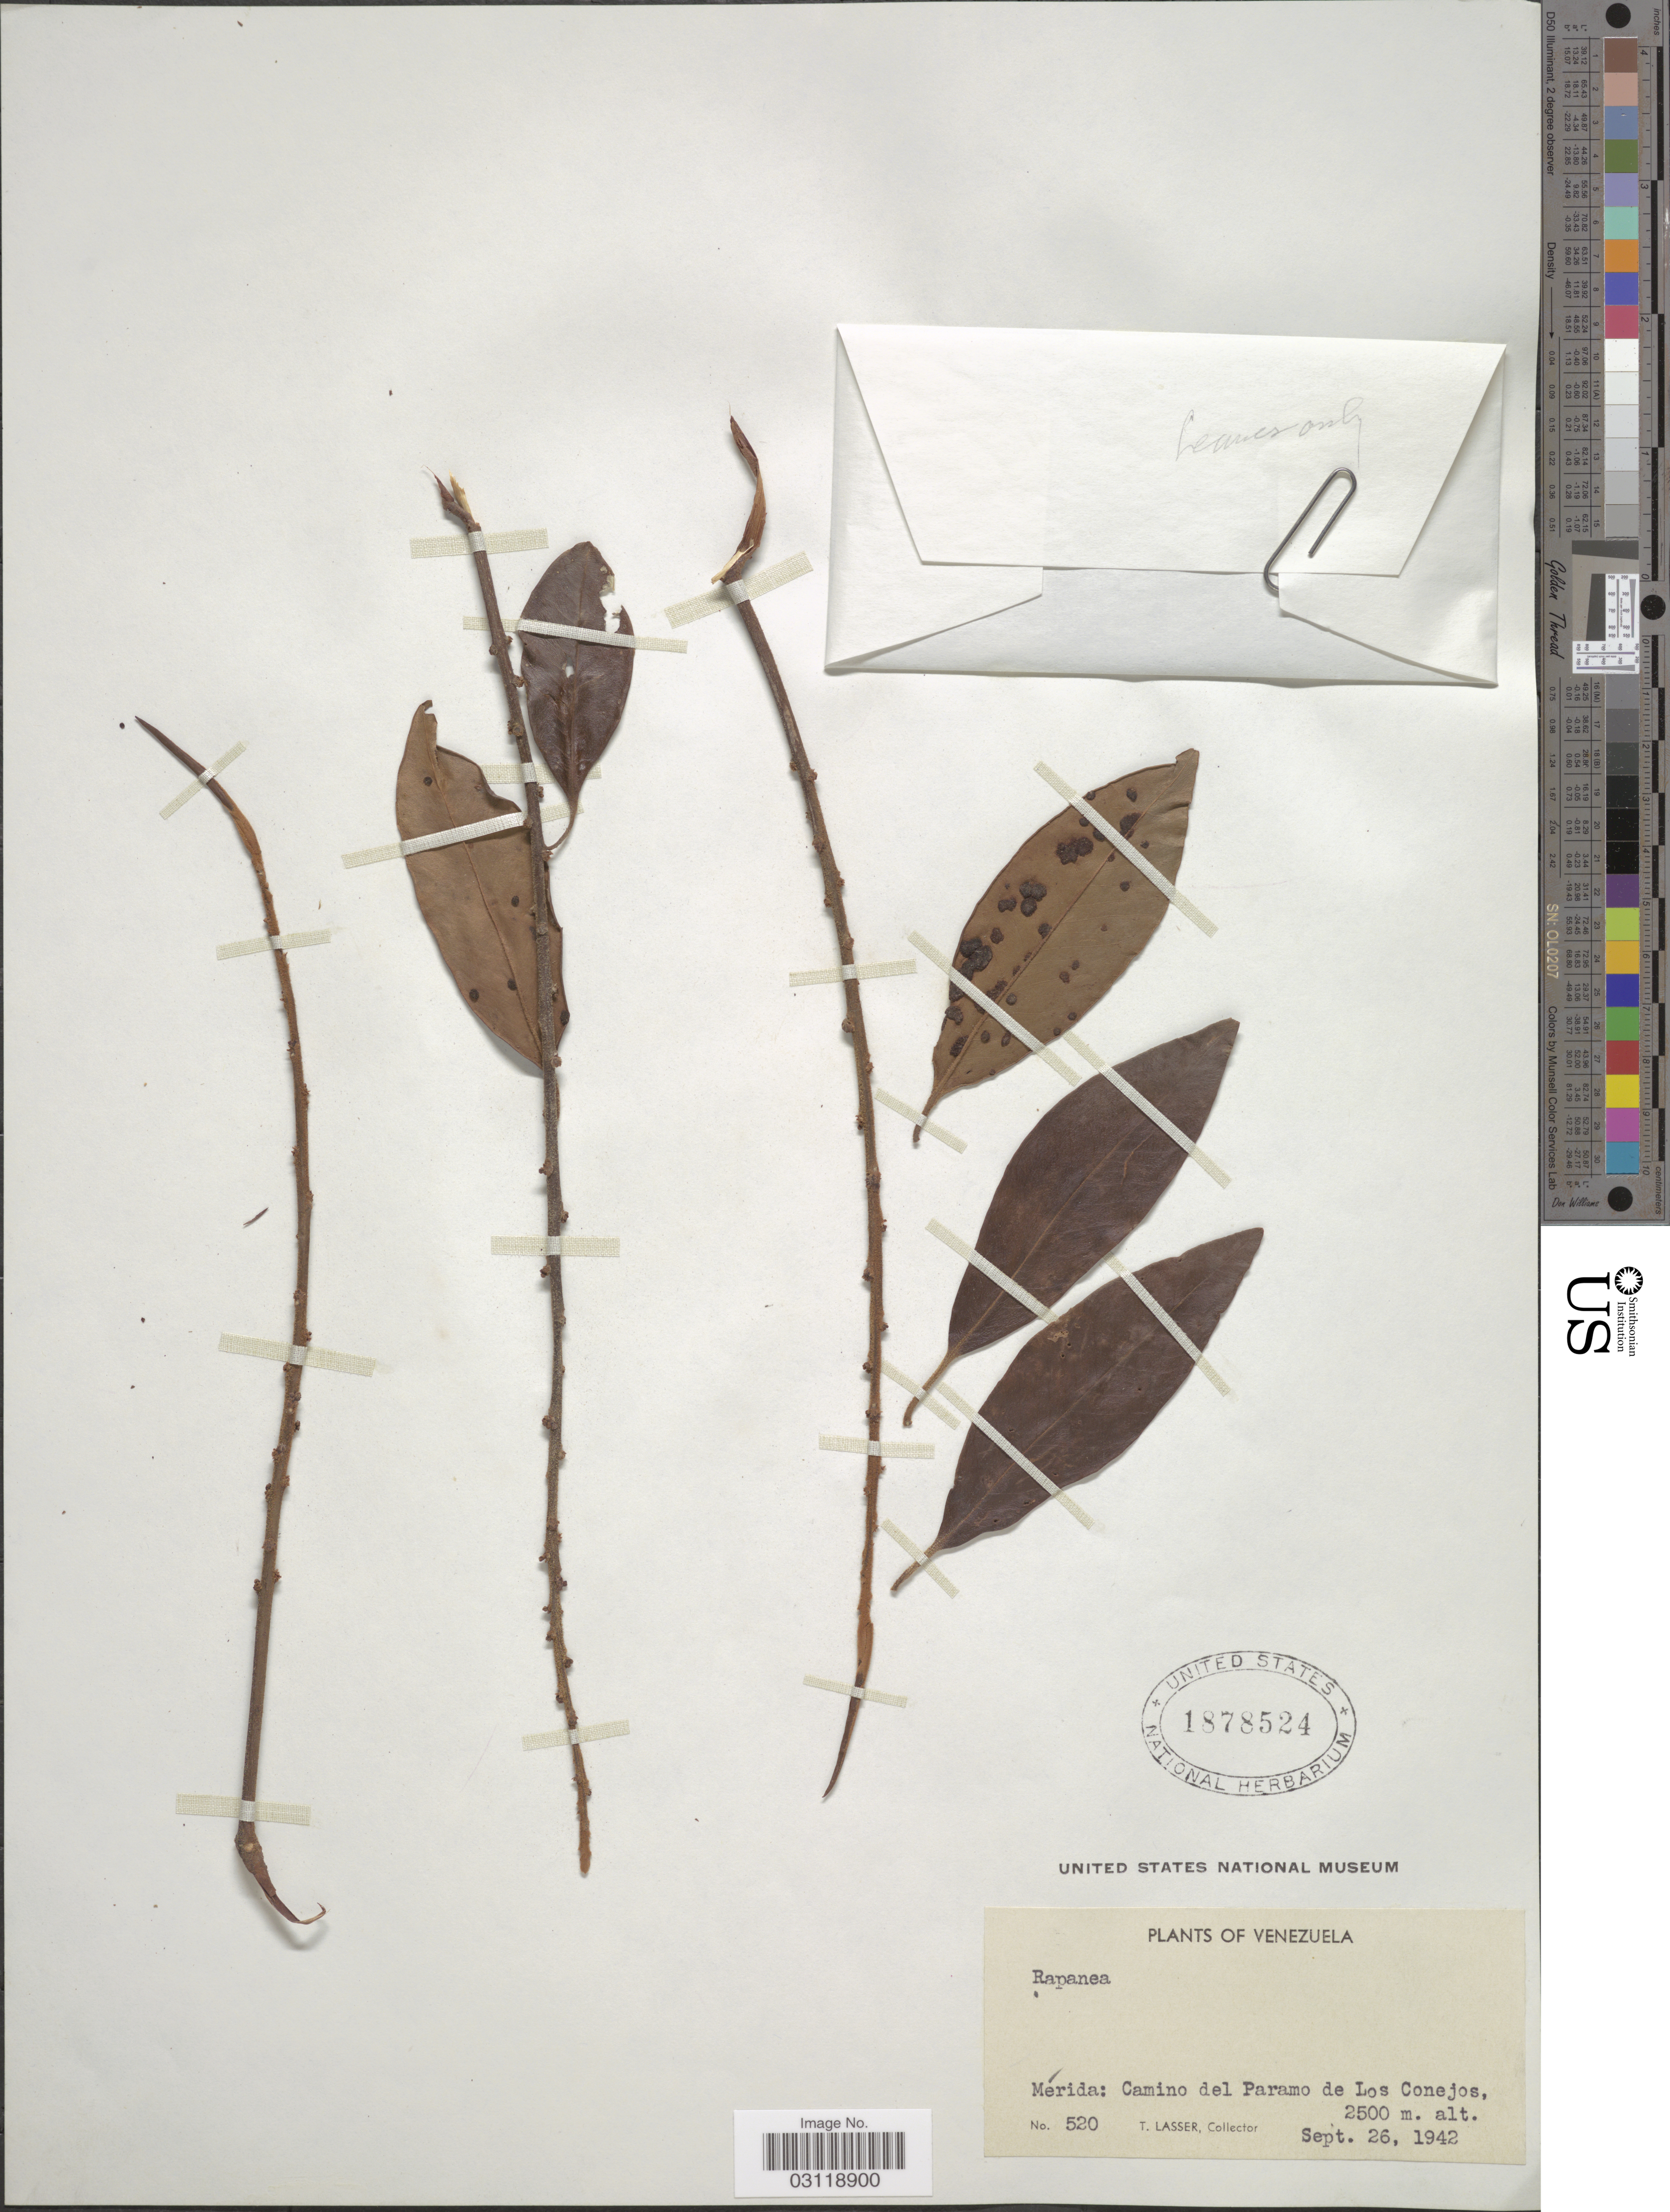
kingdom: Plantae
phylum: Tracheophyta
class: Magnoliopsida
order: Ericales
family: Primulaceae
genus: Rapanea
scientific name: Rapanea sp.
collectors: T. Lasser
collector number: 520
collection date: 1942-09-26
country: Venezuela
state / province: Mérida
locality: Camino del Paramo de Los Conejos.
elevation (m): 2500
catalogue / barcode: US 1878524